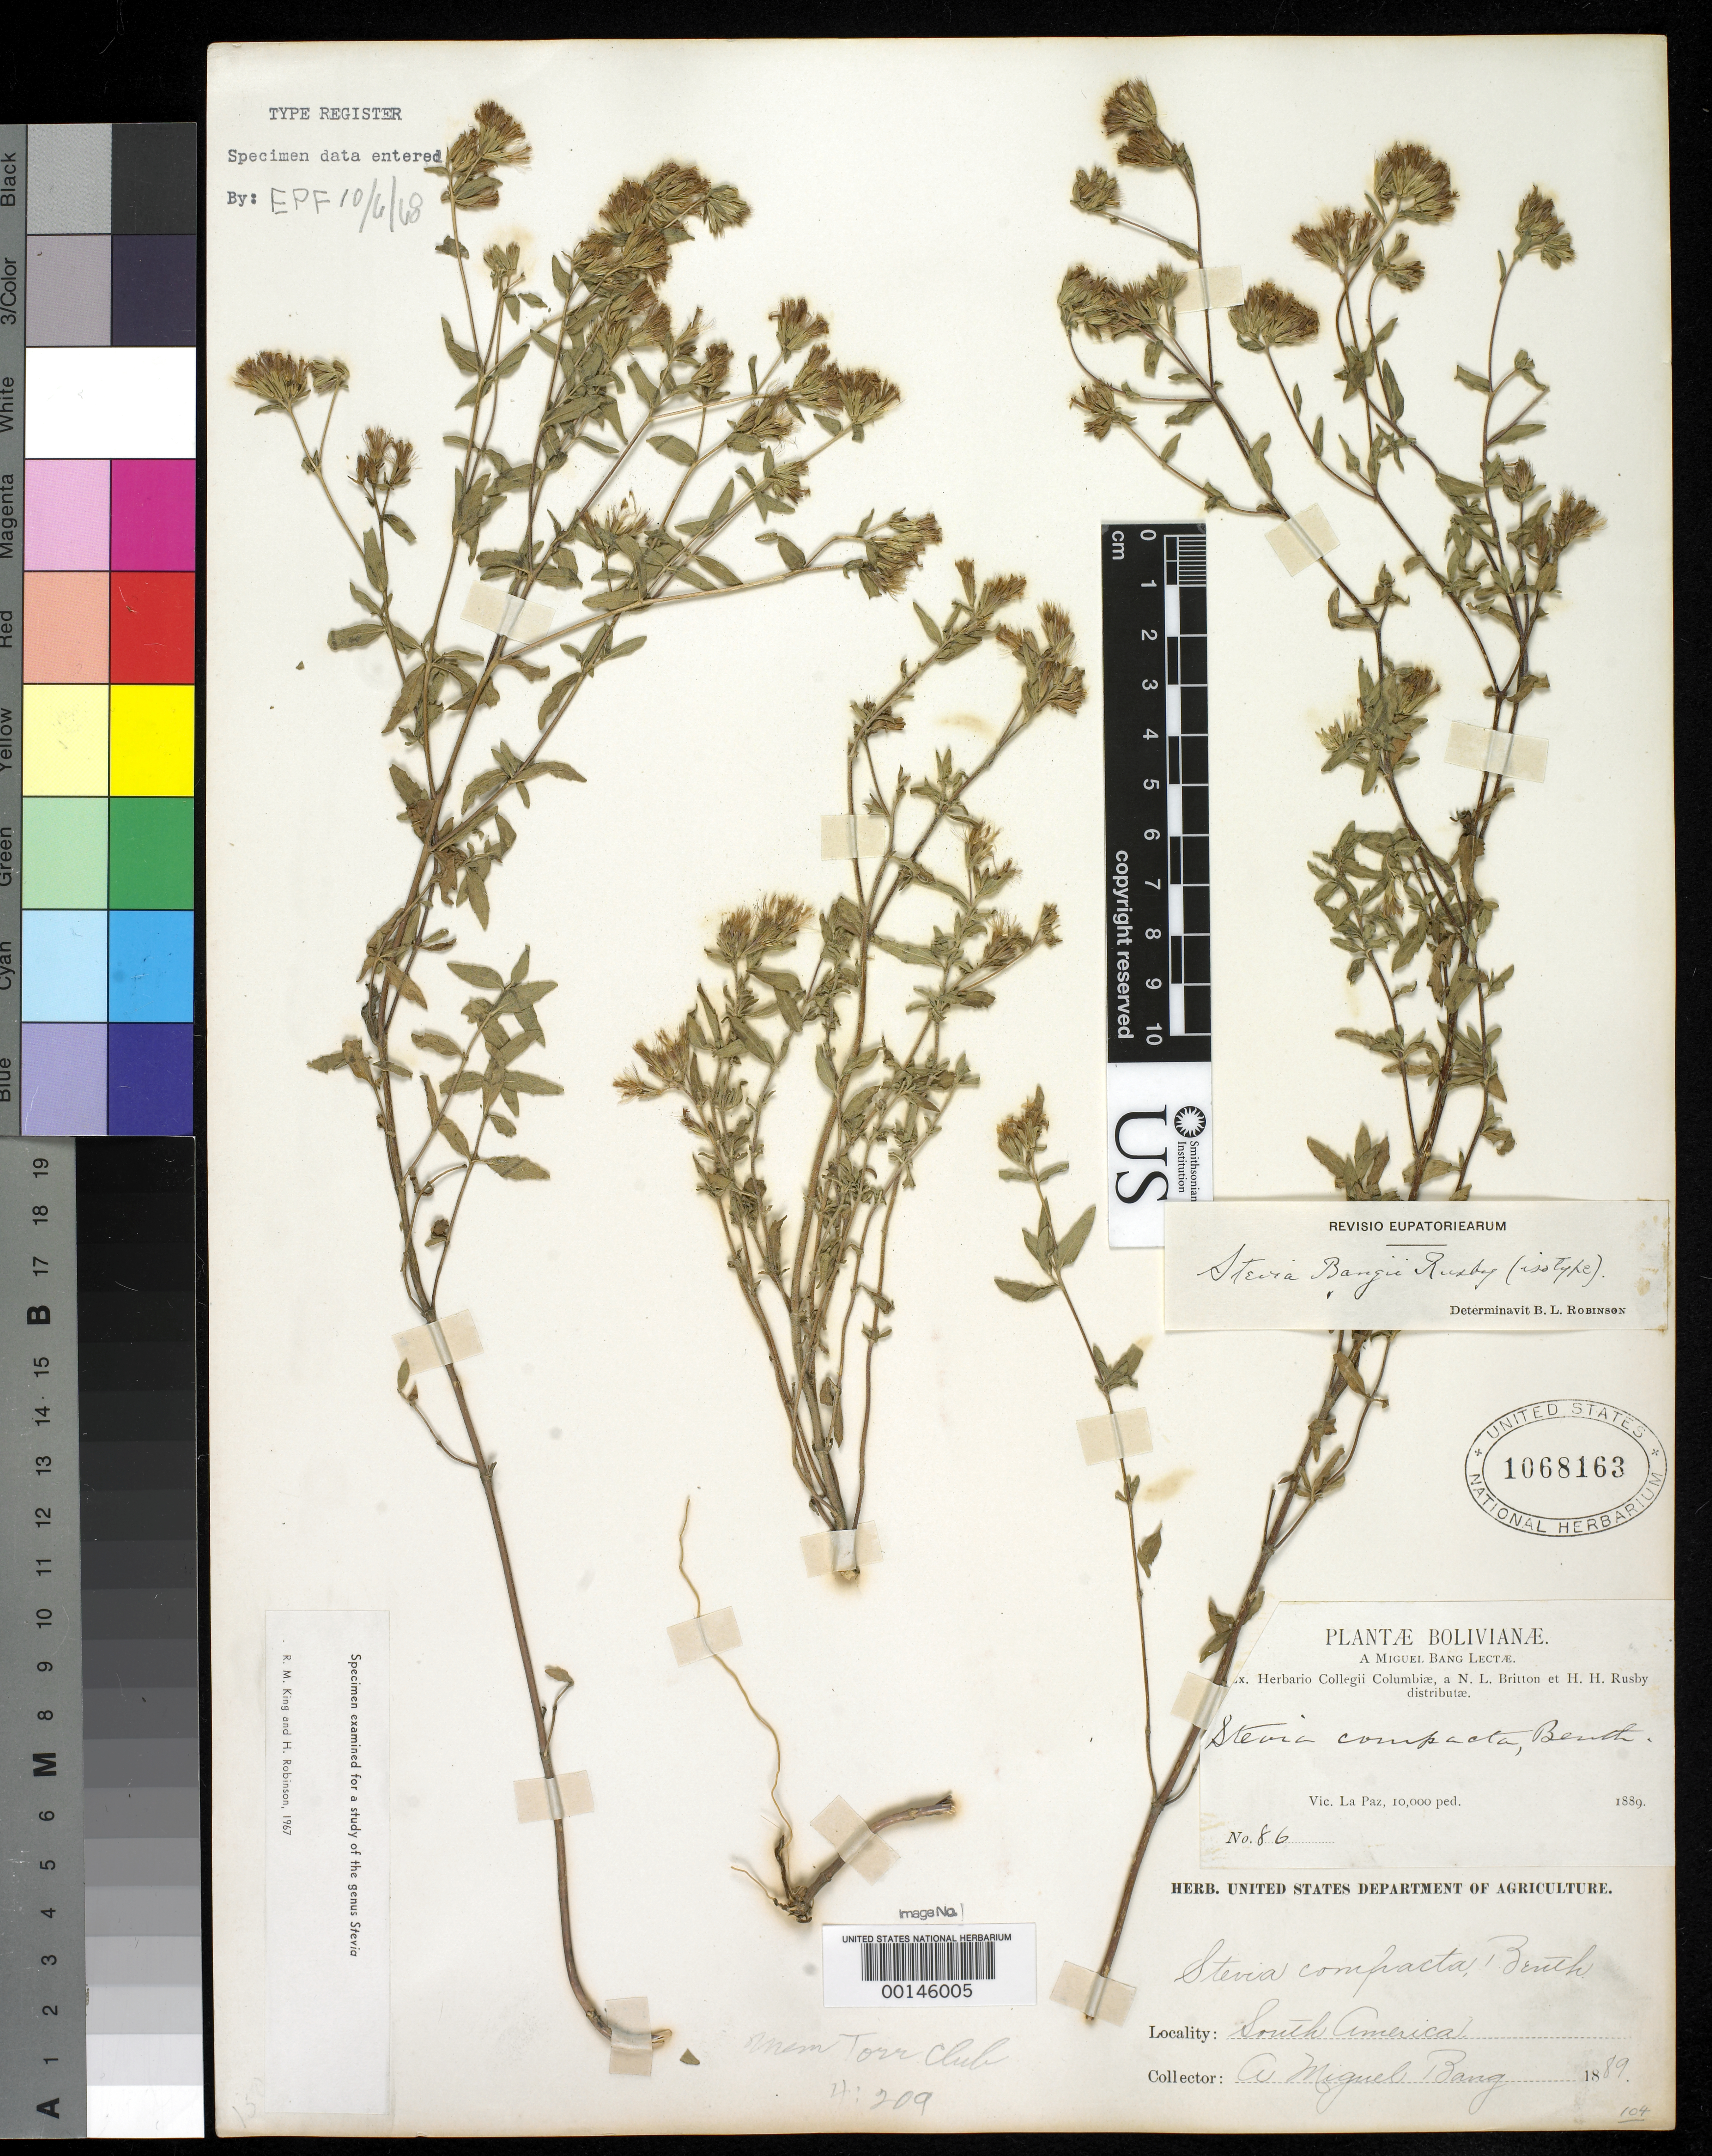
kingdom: Plantae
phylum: Tracheophyta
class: Magnoliopsida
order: Asterales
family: Asteraceae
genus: Stevia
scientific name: Stevia bangii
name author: Rusby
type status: Isotype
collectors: M. Bang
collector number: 86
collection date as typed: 1899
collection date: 1899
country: Bolivia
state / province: La Paz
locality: La Paz.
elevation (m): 3048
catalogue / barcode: US 1068163